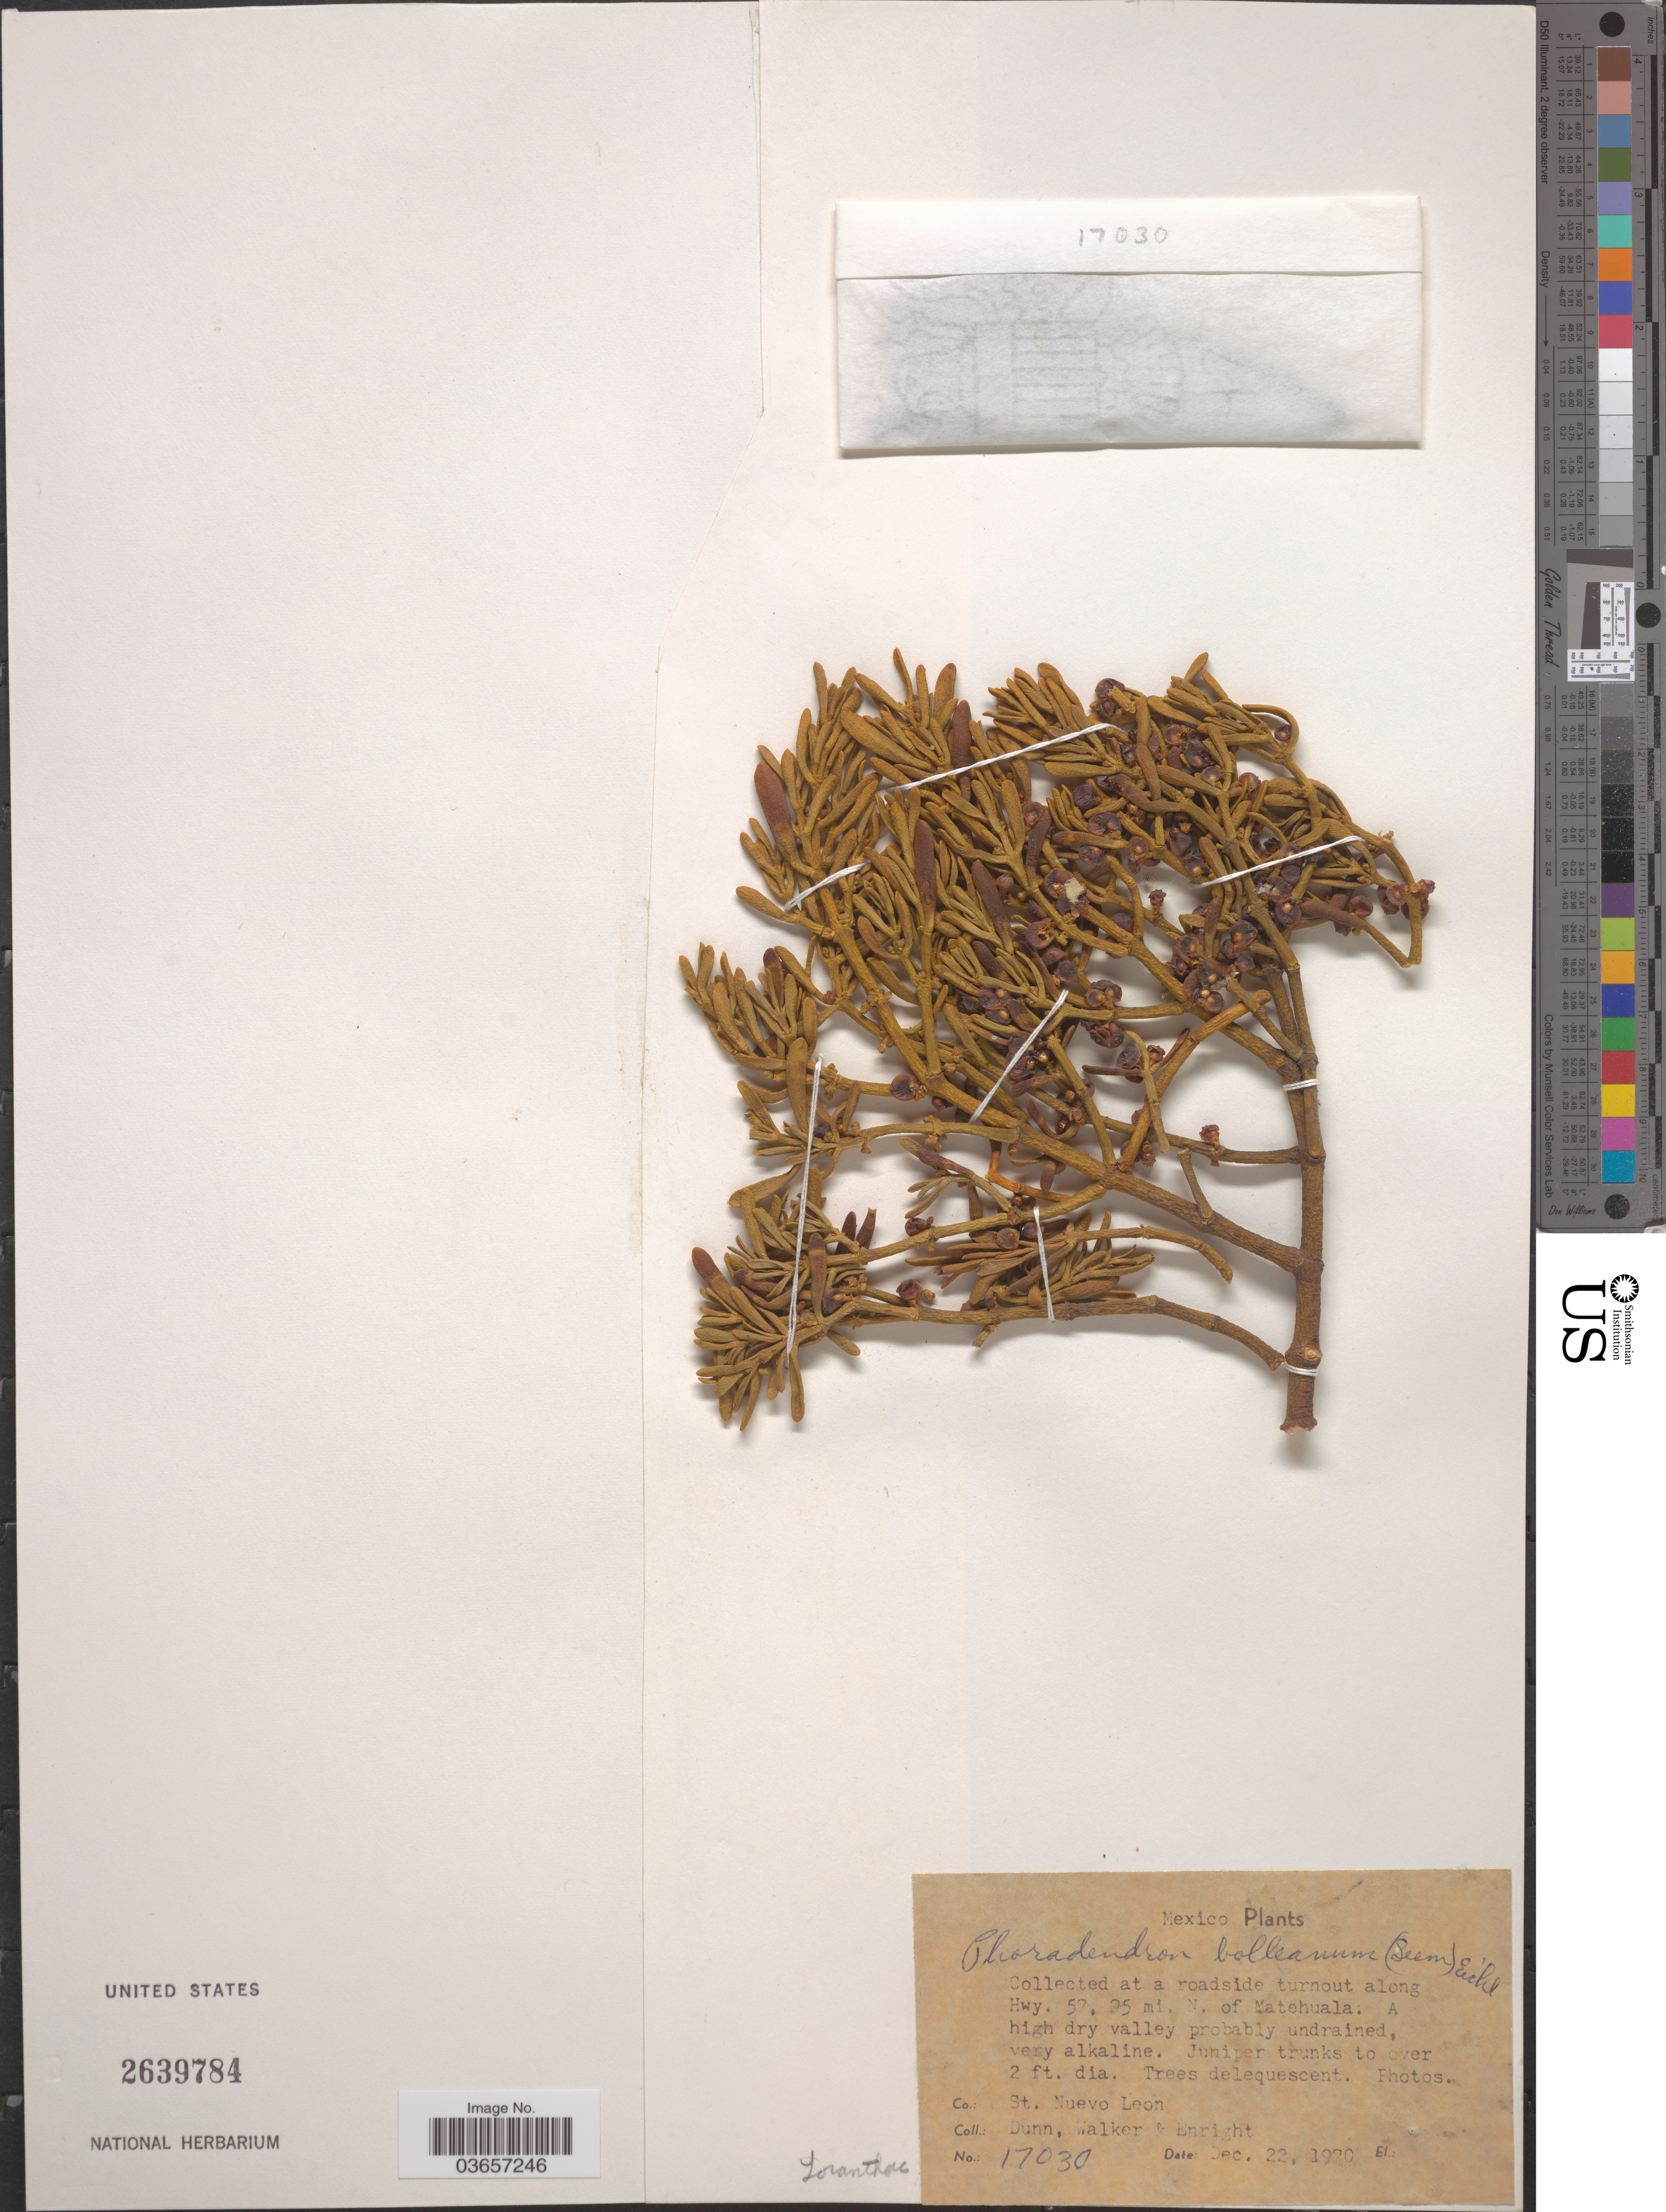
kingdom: Plantae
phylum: Tracheophyta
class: Magnoliopsida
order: Santalales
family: Viscaceae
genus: Phoradendron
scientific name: Phoradendron bolleanum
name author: (Seem.) Eichler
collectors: Dunn, --, -. Walker & -. Enright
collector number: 17030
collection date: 1970-12-22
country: Mexico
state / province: Nuevo León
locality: Roadside turnout along Hwy. 57, 95 [interpreted] mi. N. of Matehuala. Co.: St. Nuevo Leon.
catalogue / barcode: US 2639784